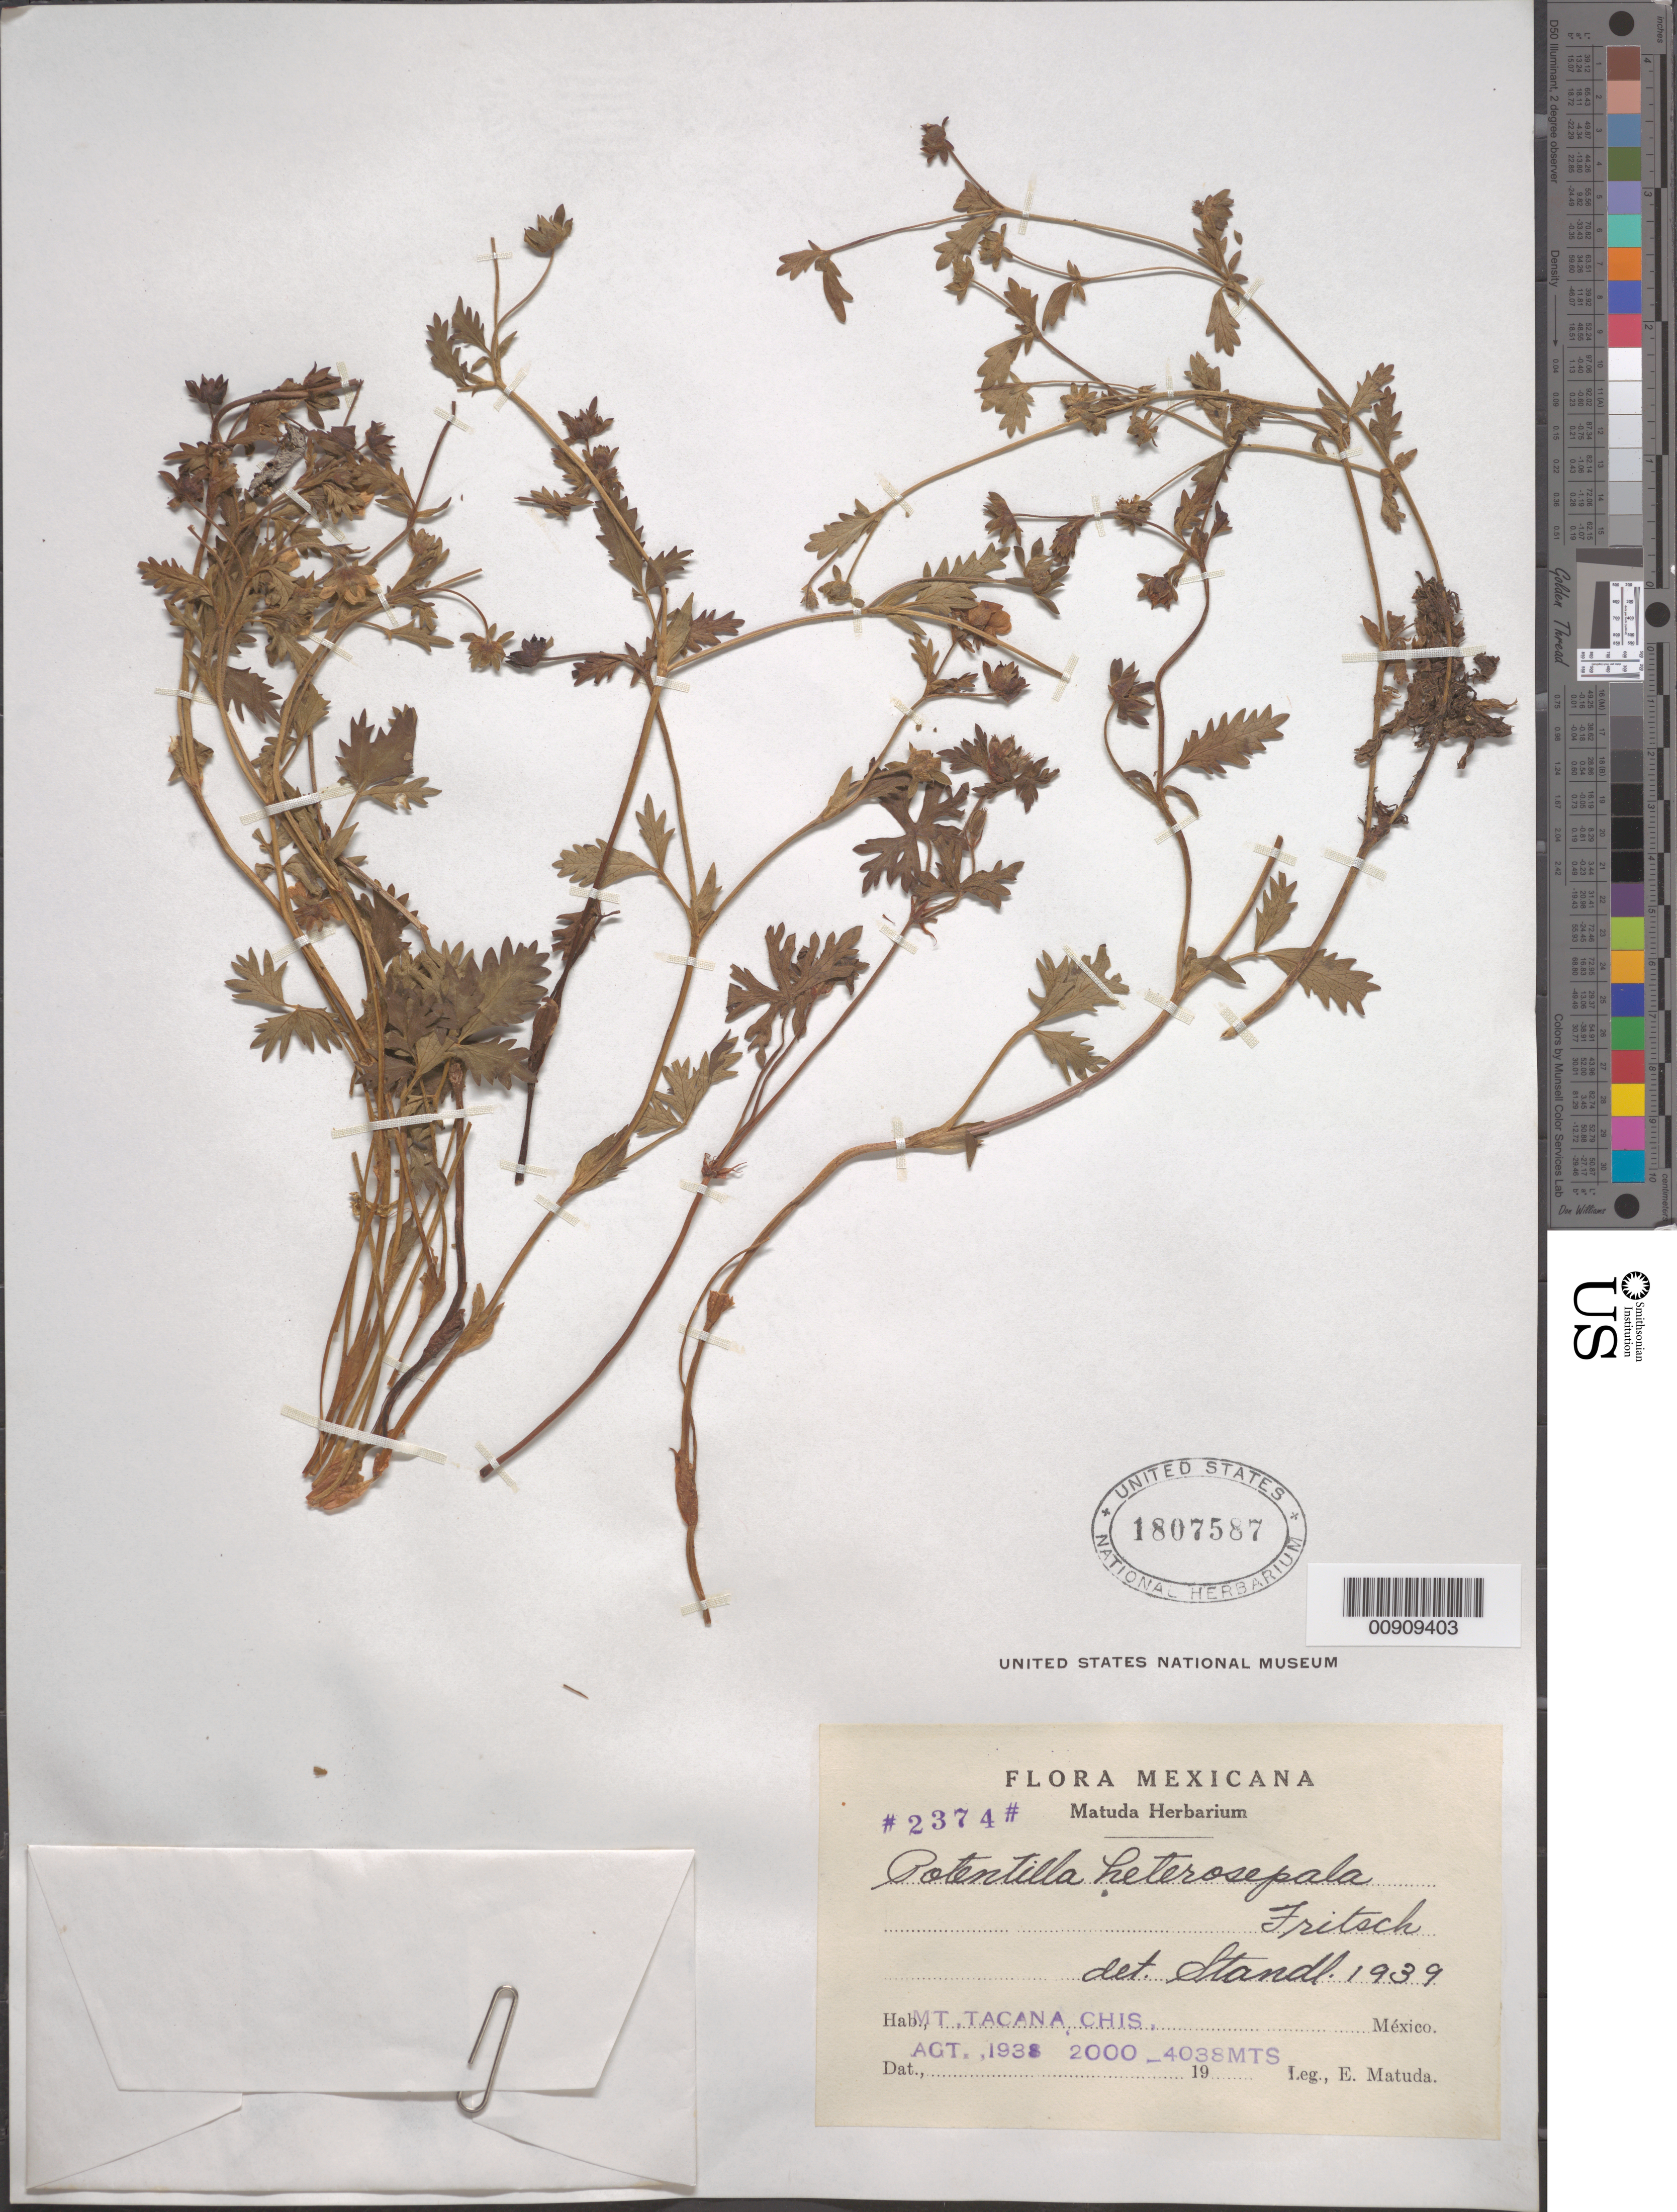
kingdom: Plantae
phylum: Tracheophyta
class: Magnoliopsida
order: Rosales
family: Rosaceae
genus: Potentilla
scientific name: Potentilla heterosepala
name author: Fritsch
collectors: E. Matuda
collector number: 2374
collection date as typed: Aug 1938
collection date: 1938-08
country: Mexico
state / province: Chiapas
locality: Mt. Tacana, Chiapas.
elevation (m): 4038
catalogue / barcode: US 1807587